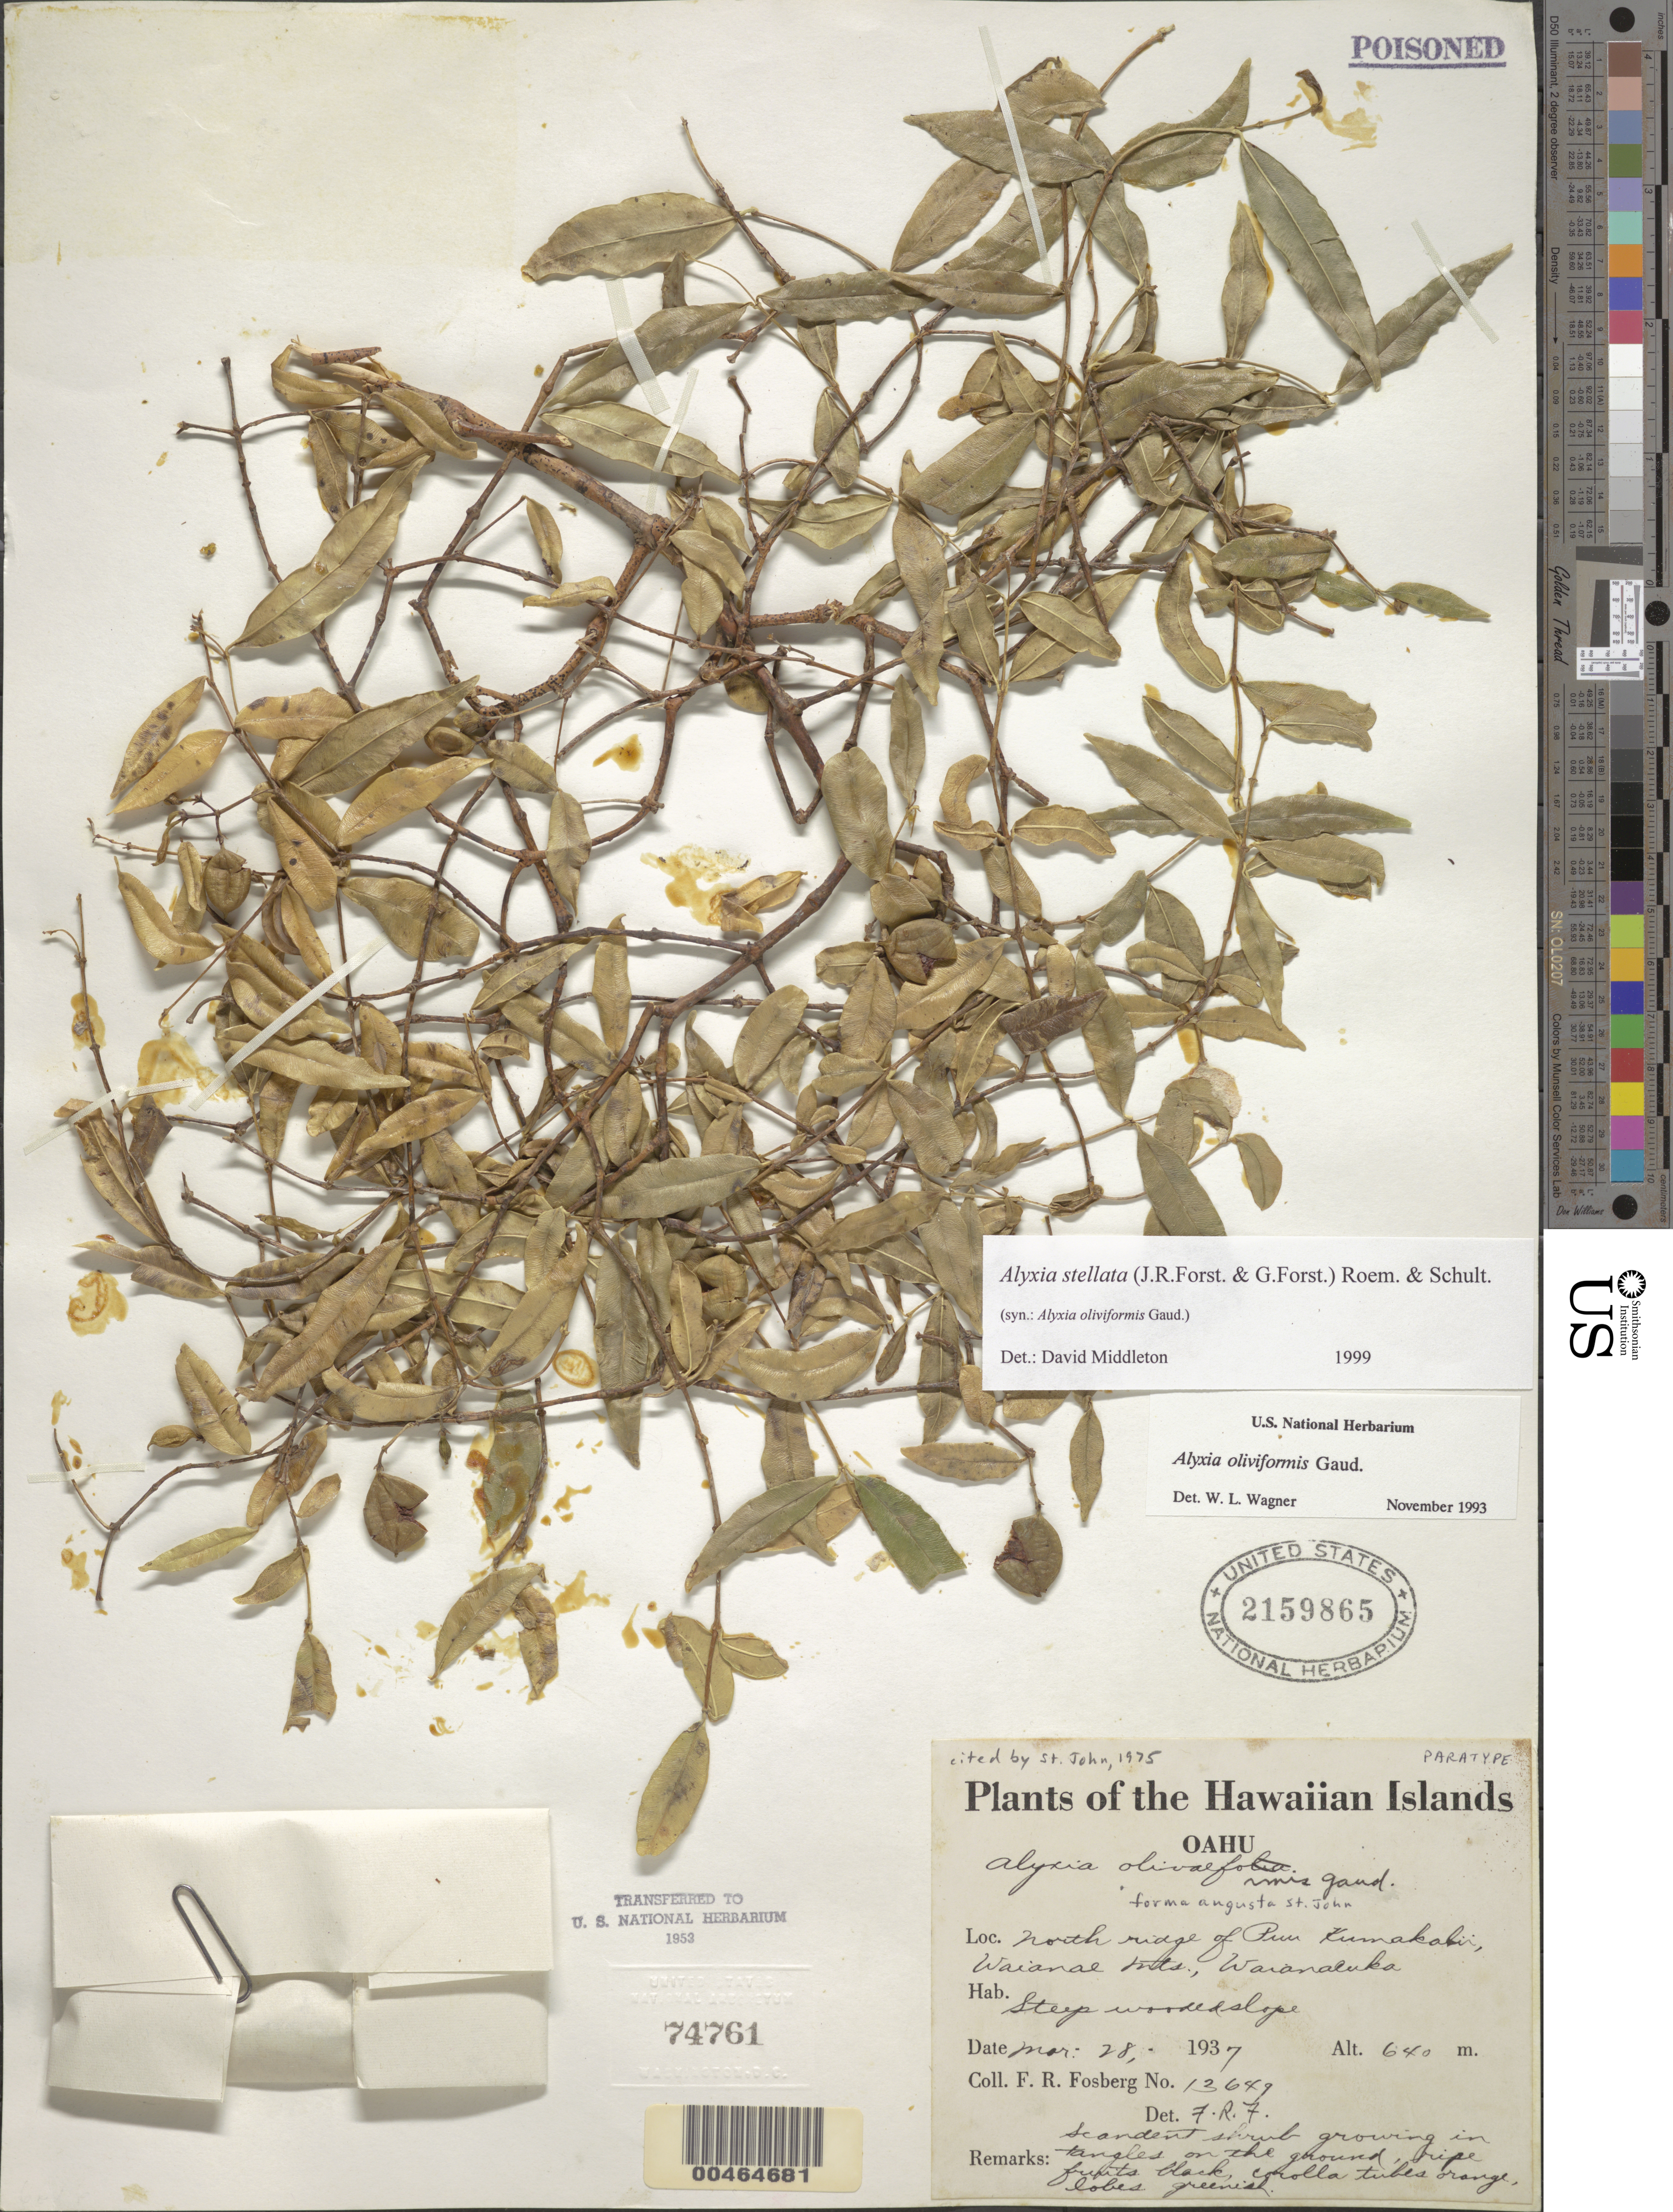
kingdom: Plantae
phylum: Tracheophyta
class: Magnoliopsida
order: Gentianales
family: Apocynaceae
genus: Alyxia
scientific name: Alyxia stellata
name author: (J.R. Forst. & G. Forst.) Roem. & Schult.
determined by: Middleton, D. J.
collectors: F. R. Fosberg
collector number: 13649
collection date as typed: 28 Mar 1937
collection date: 1937-03-28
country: United States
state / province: Hawaii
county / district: Honolulu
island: Oahu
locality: N ridge of Puu Kumakalii, Waianae Mts, Waianaeuka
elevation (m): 640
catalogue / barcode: US 2159865